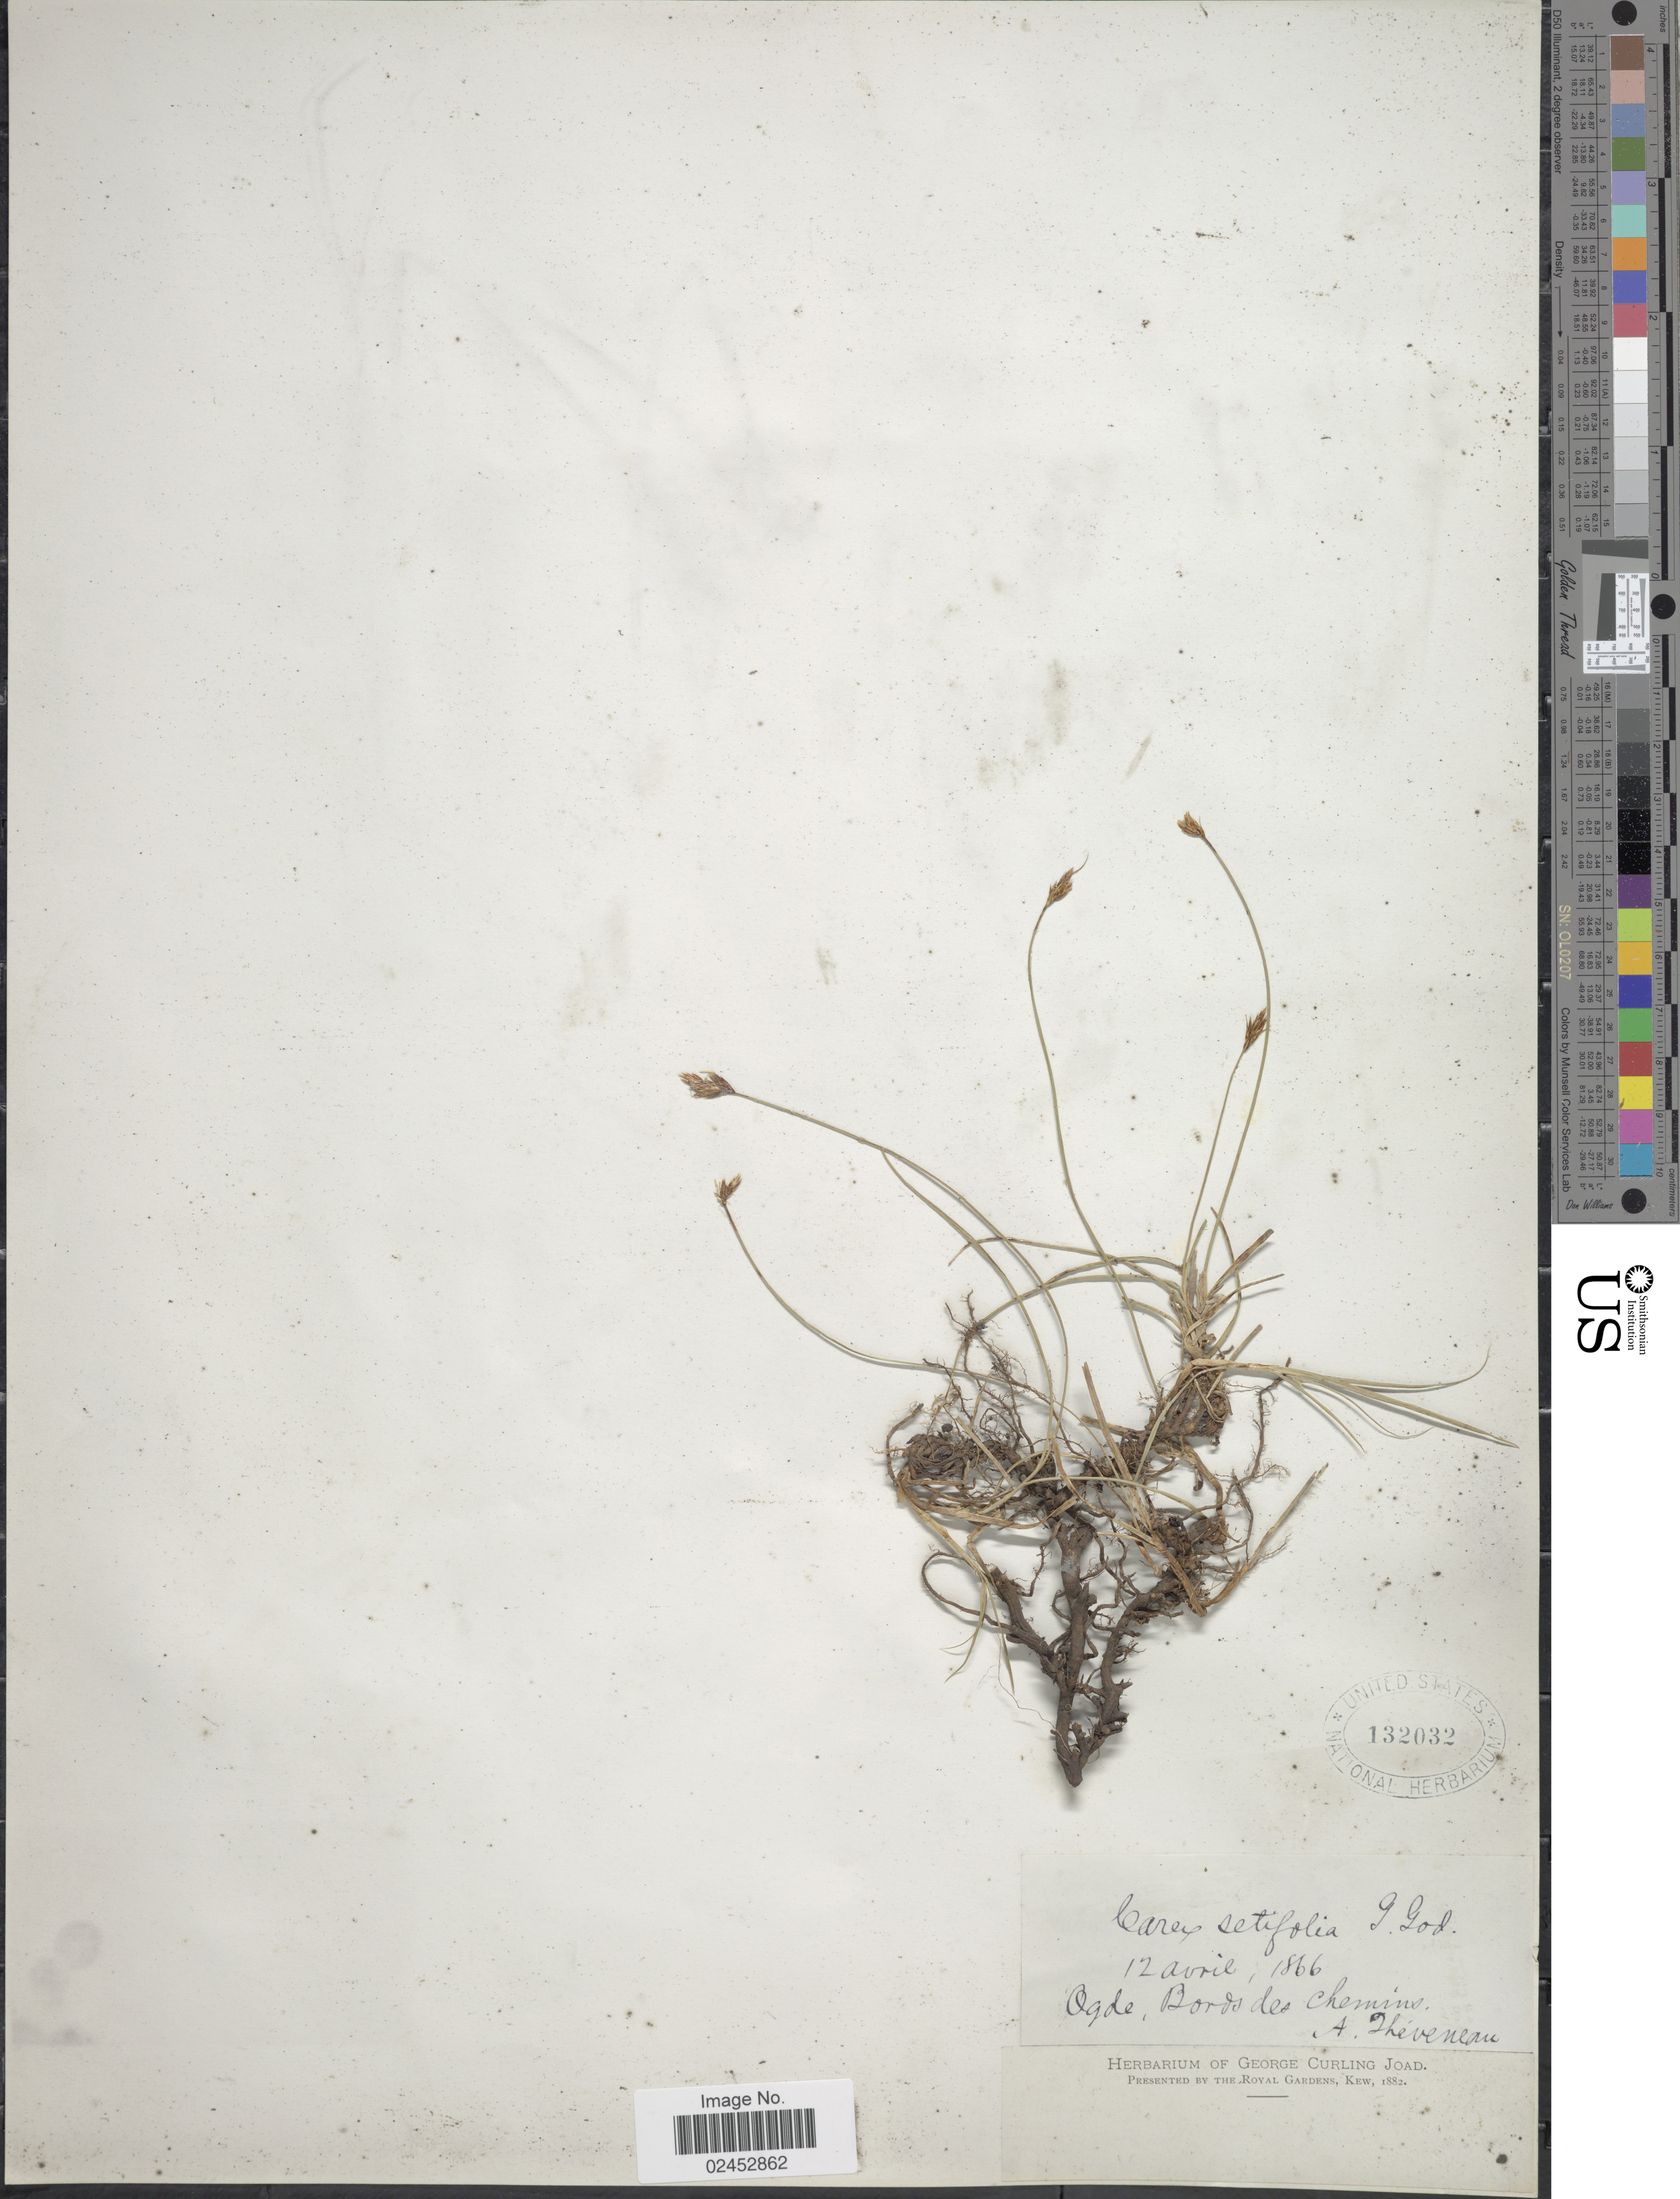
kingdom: Plantae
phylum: Tracheophyta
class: Liliopsida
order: Poales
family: Cyperaceae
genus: Carex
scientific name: Carex setifolia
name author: Kunze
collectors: A. Theveneau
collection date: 1866-04-12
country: France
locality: Agde, Bords des chemins.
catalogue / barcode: US 132032